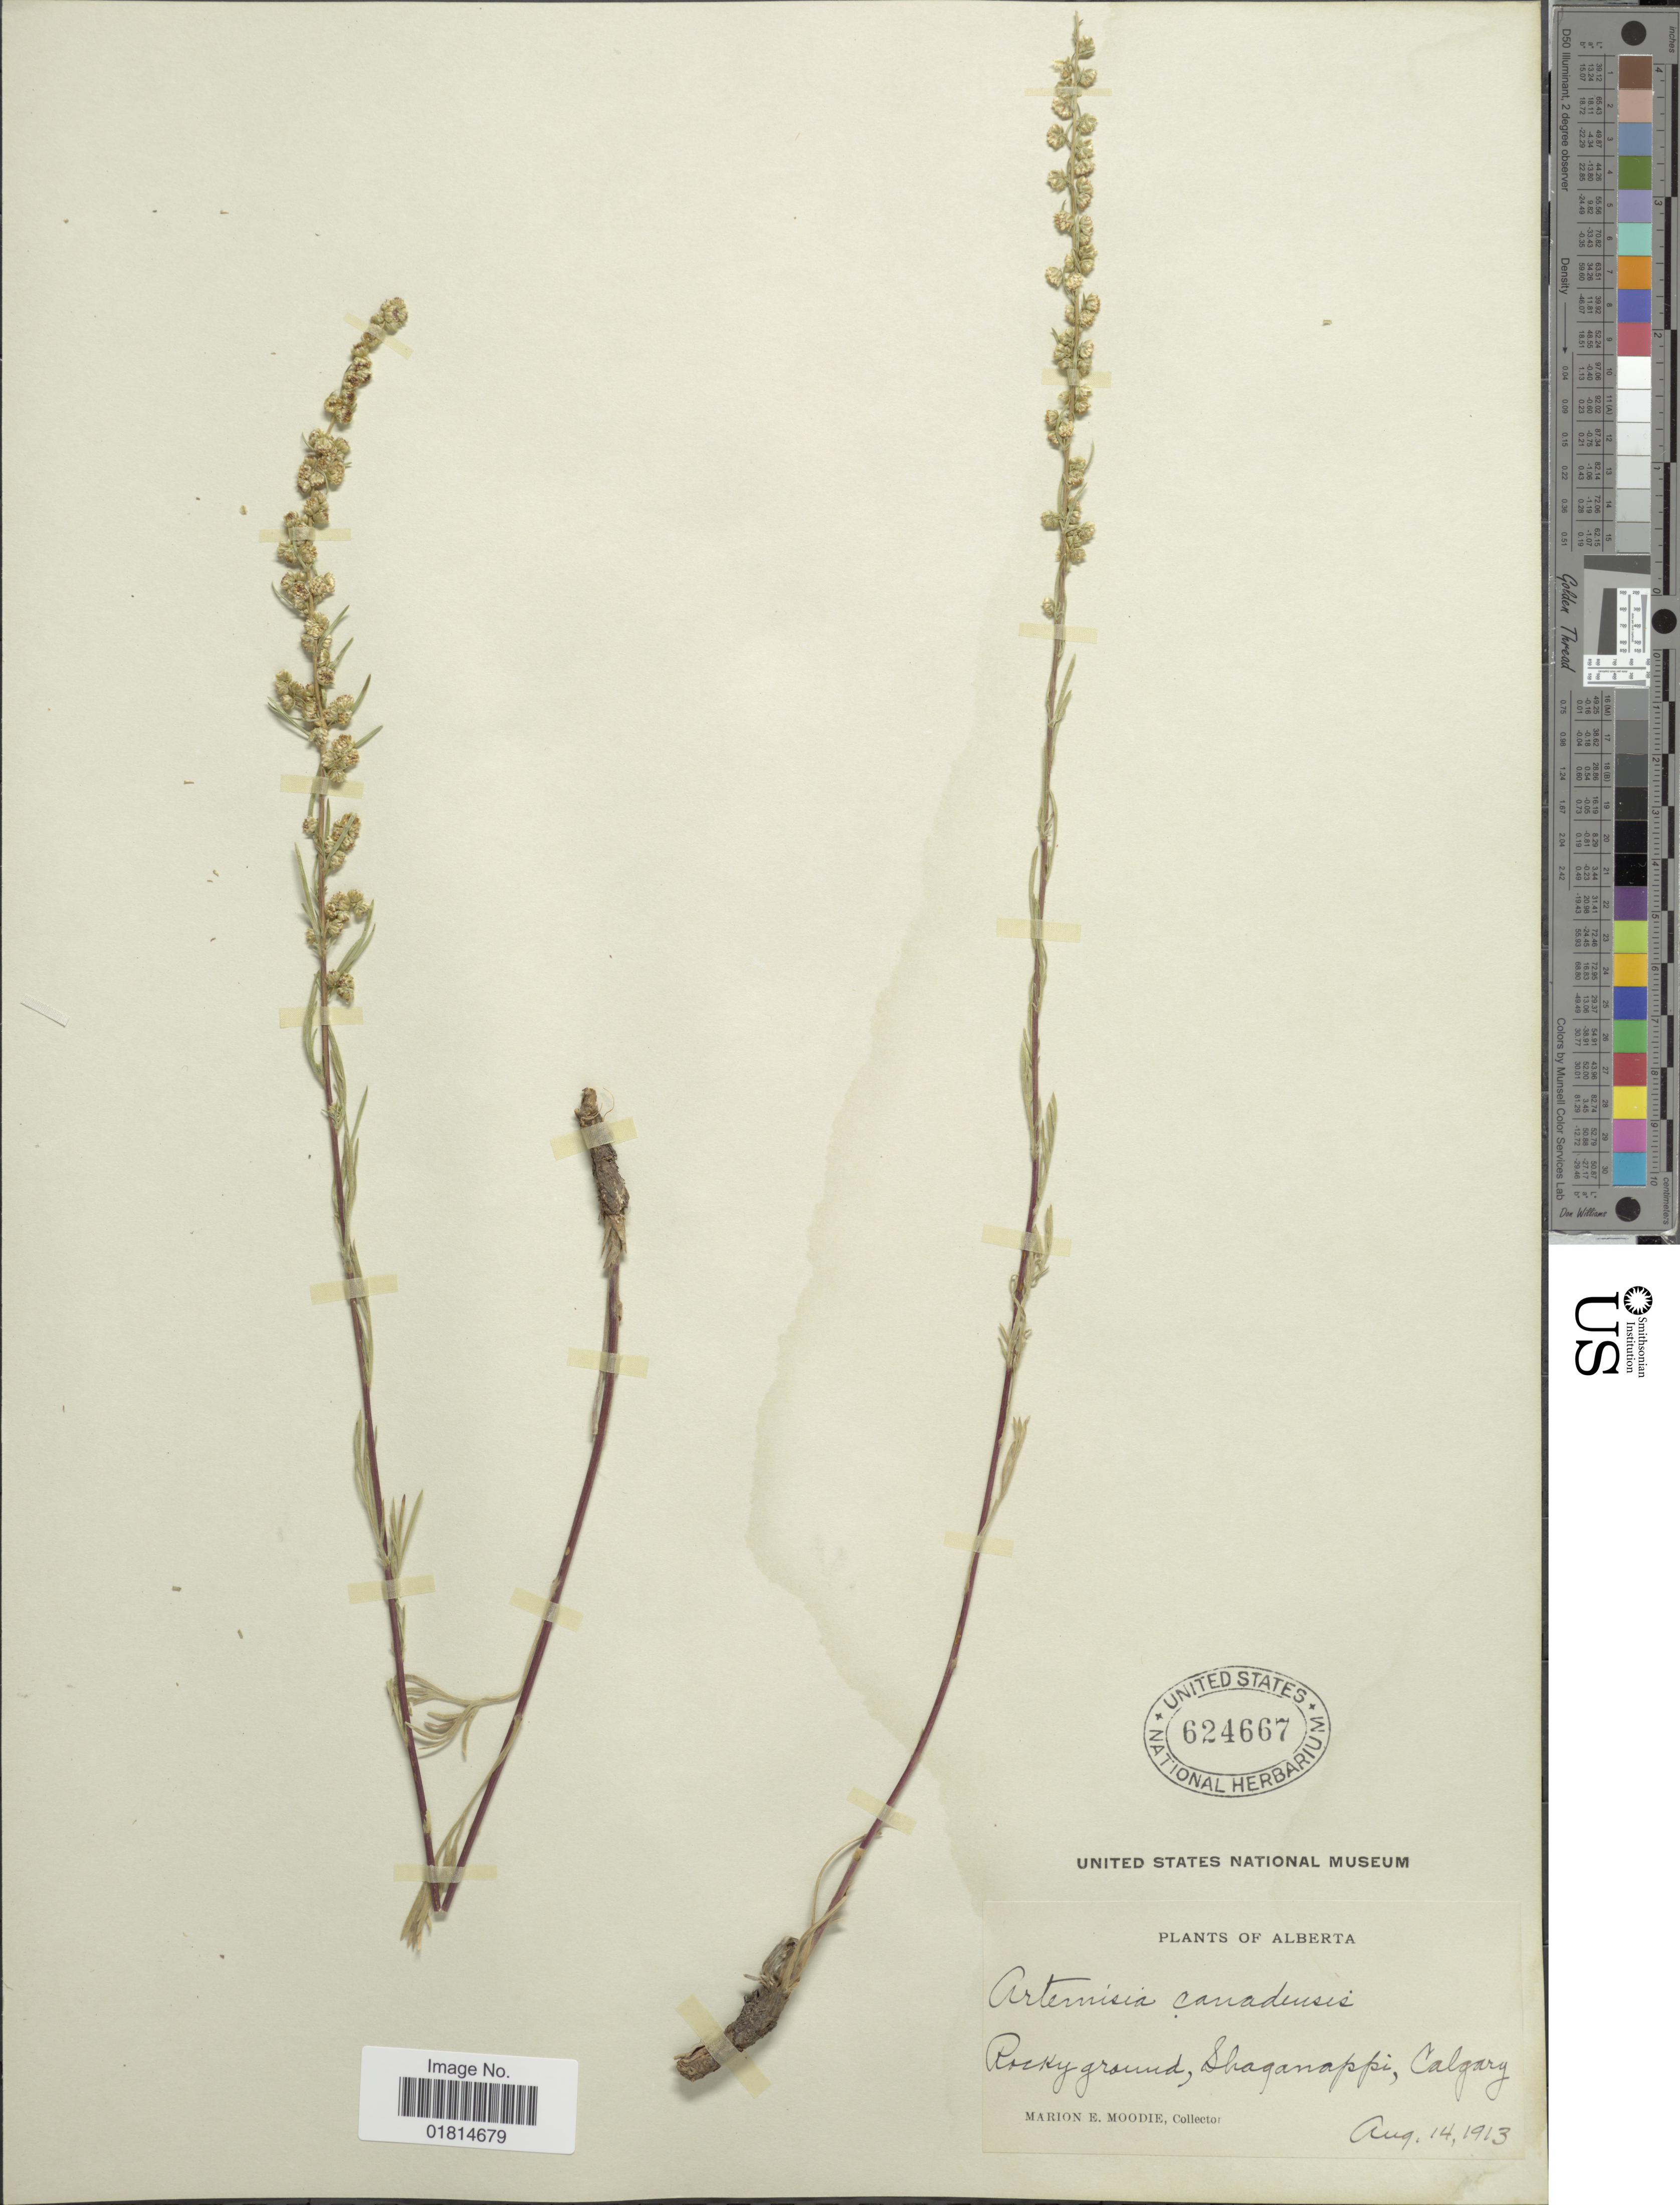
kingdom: Plantae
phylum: Tracheophyta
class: Magnoliopsida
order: Asterales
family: Asteraceae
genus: Artemisia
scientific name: Artemisia camporum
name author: Rydb.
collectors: M. E. Moodie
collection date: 1913-08-14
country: Canada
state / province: Alberta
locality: Rocky ground, Shaganappi, Calgary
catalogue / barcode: US 624667